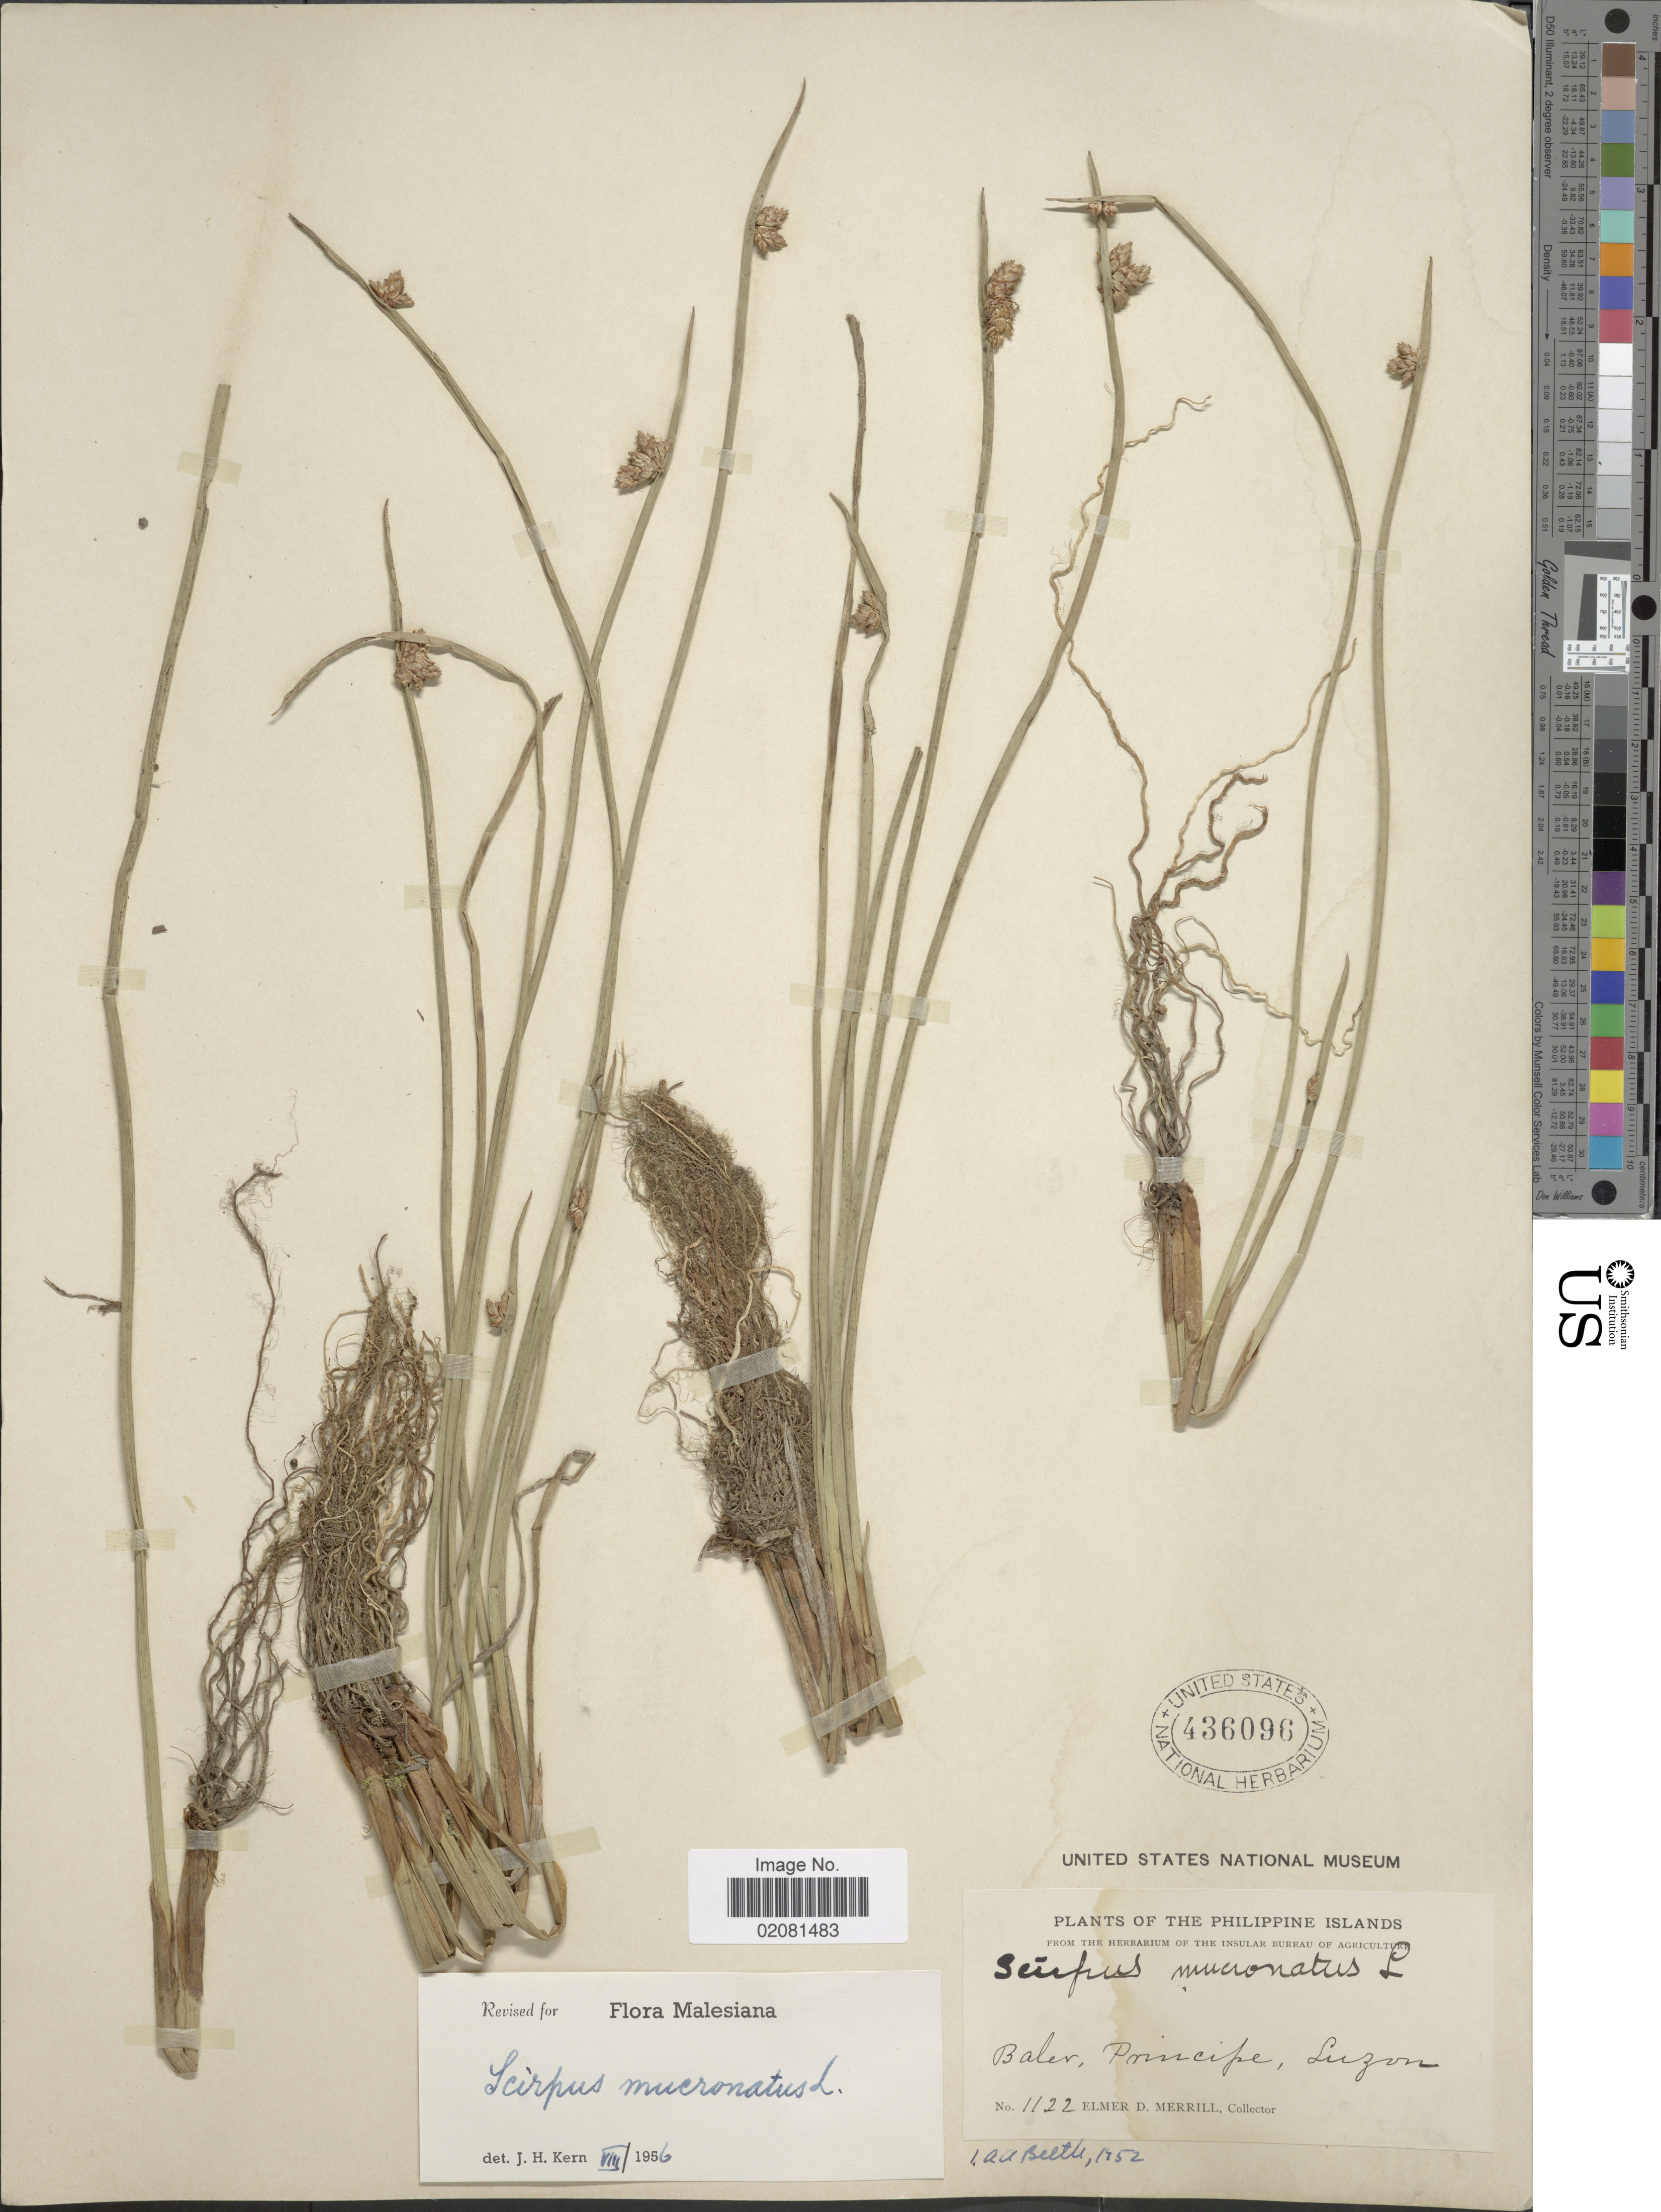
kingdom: Plantae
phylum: Tracheophyta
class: Liliopsida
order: Poales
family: Cyperaceae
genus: Schoenoplectus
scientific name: Schoenoplectus mucronatus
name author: (L.) Palla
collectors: E. D. Merrill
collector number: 1122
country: Philippines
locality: Philippine Islands. Baler, Prinipe, Luzon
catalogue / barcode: US 436096